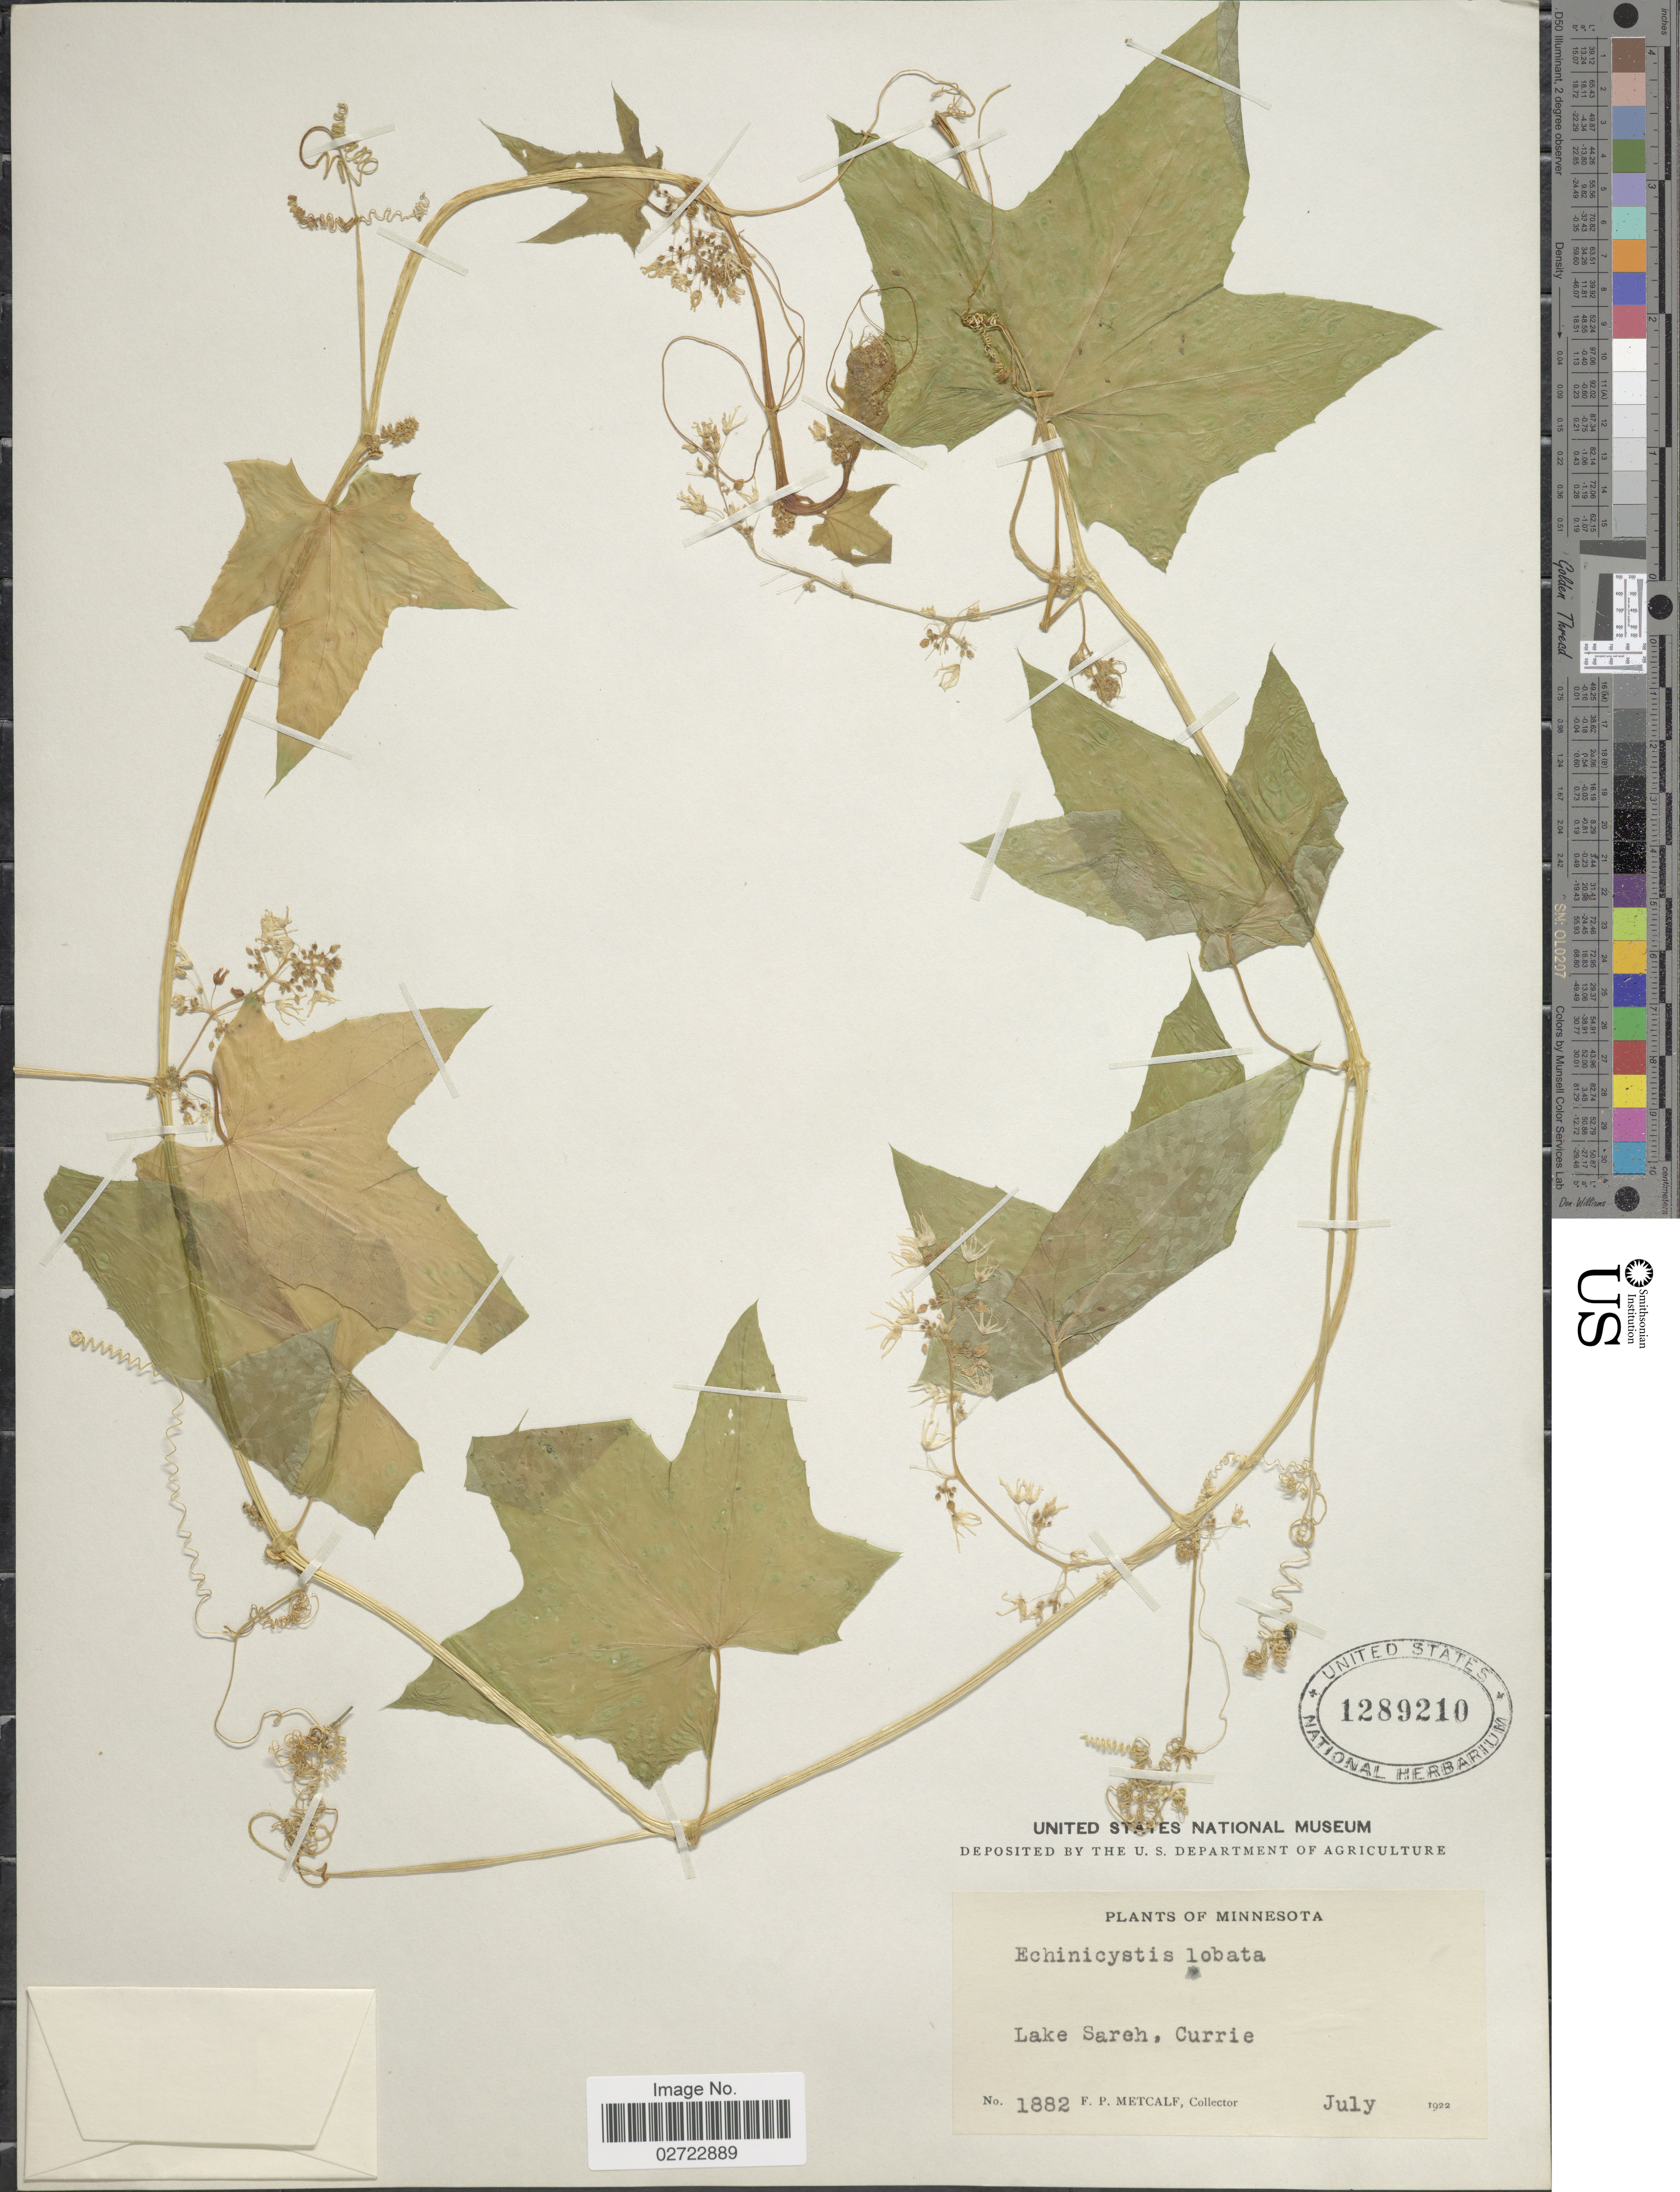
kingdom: Plantae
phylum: Tracheophyta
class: Magnoliopsida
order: Cucurbitales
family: Cucurbitaceae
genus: Echinocystis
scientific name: Echinocystis lobata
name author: (Michx.) Torr. & A. Gray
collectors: F. Metcalf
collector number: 1882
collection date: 1922-07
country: United States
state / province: Minnesota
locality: Lake Sareh, Currie.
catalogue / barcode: US 1289210